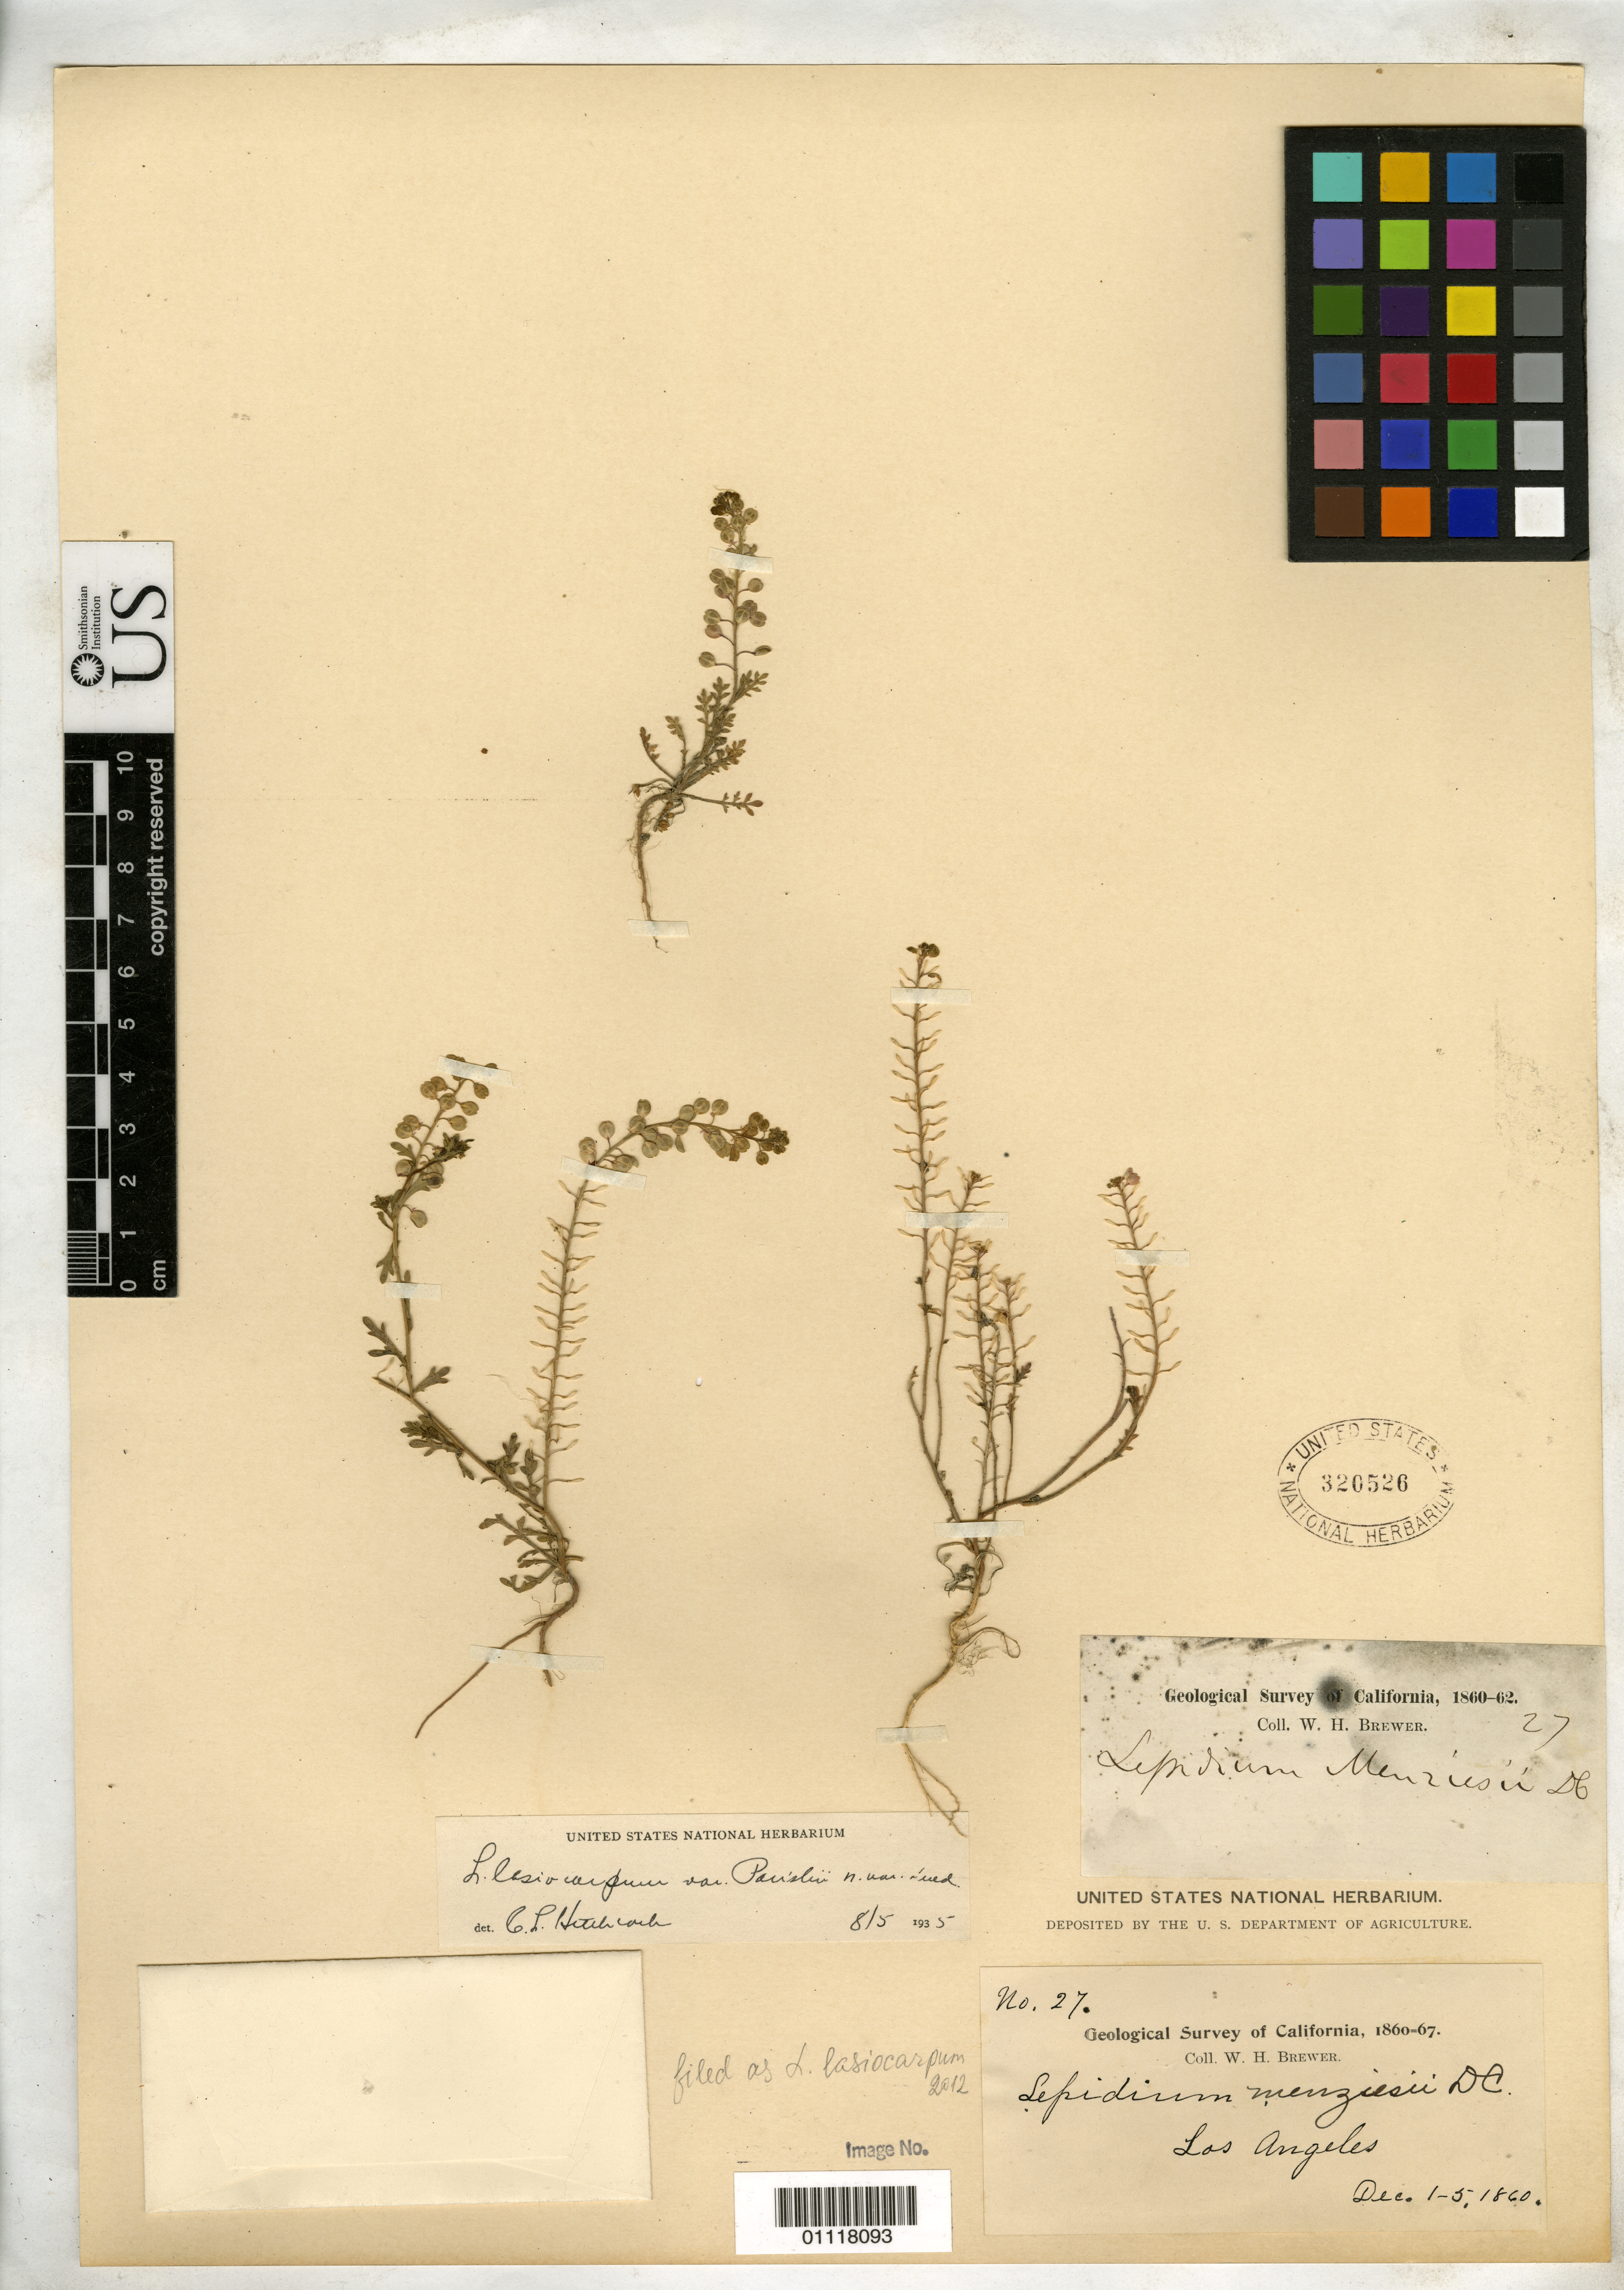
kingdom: Plantae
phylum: Tracheophyta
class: Magnoliopsida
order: Brassicales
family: Brassicaceae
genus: Lepidium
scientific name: Lepidium lasiocarpum var. lasiocarpum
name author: Nutt.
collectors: W. H. Brewer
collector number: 27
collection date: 1860-12-01/1860-12-05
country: United States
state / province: California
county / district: Los Angeles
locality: Los Angeles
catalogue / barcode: US 320526